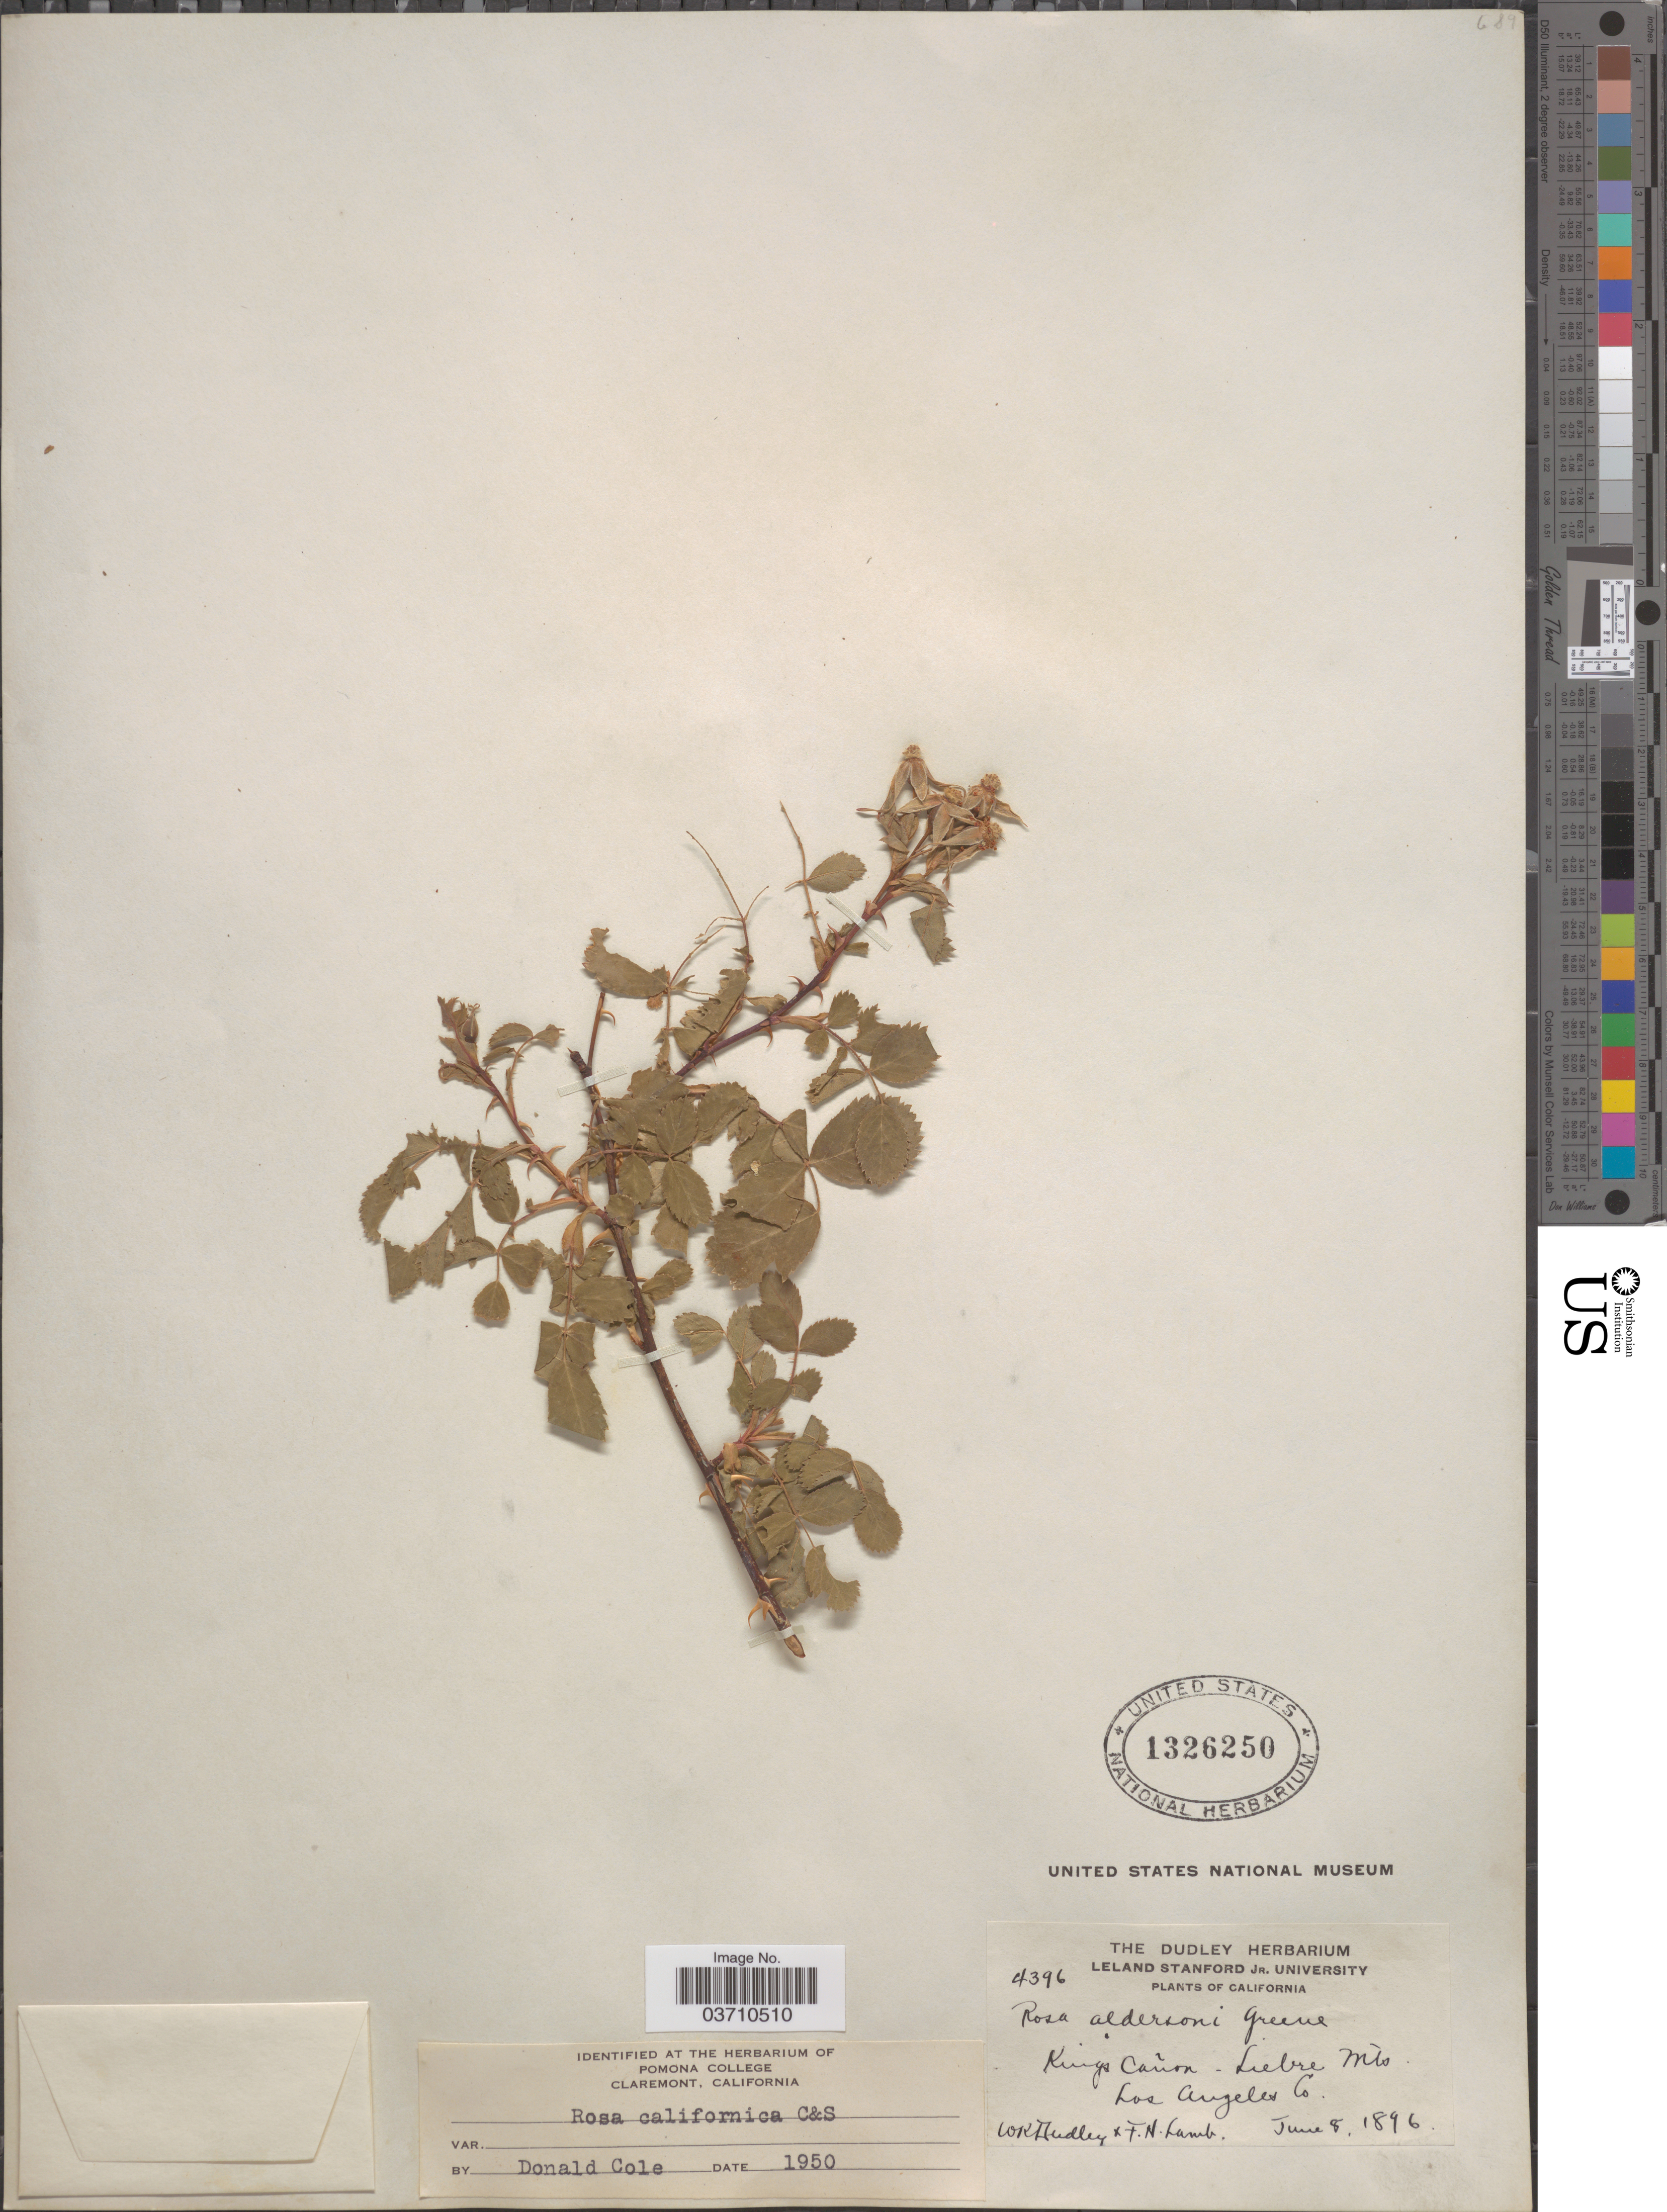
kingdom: Plantae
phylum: Tracheophyta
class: Magnoliopsida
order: Rosales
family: Rosaceae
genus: Rosa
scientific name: Rosa californica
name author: Cham. & Schltdl.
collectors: W. Dudley & F. Lamb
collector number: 4396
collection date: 1896-06-08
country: United States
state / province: California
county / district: Los Angeles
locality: Kings Cañon - Liebre Mts. Los Angeles Co.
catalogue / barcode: US 1326250